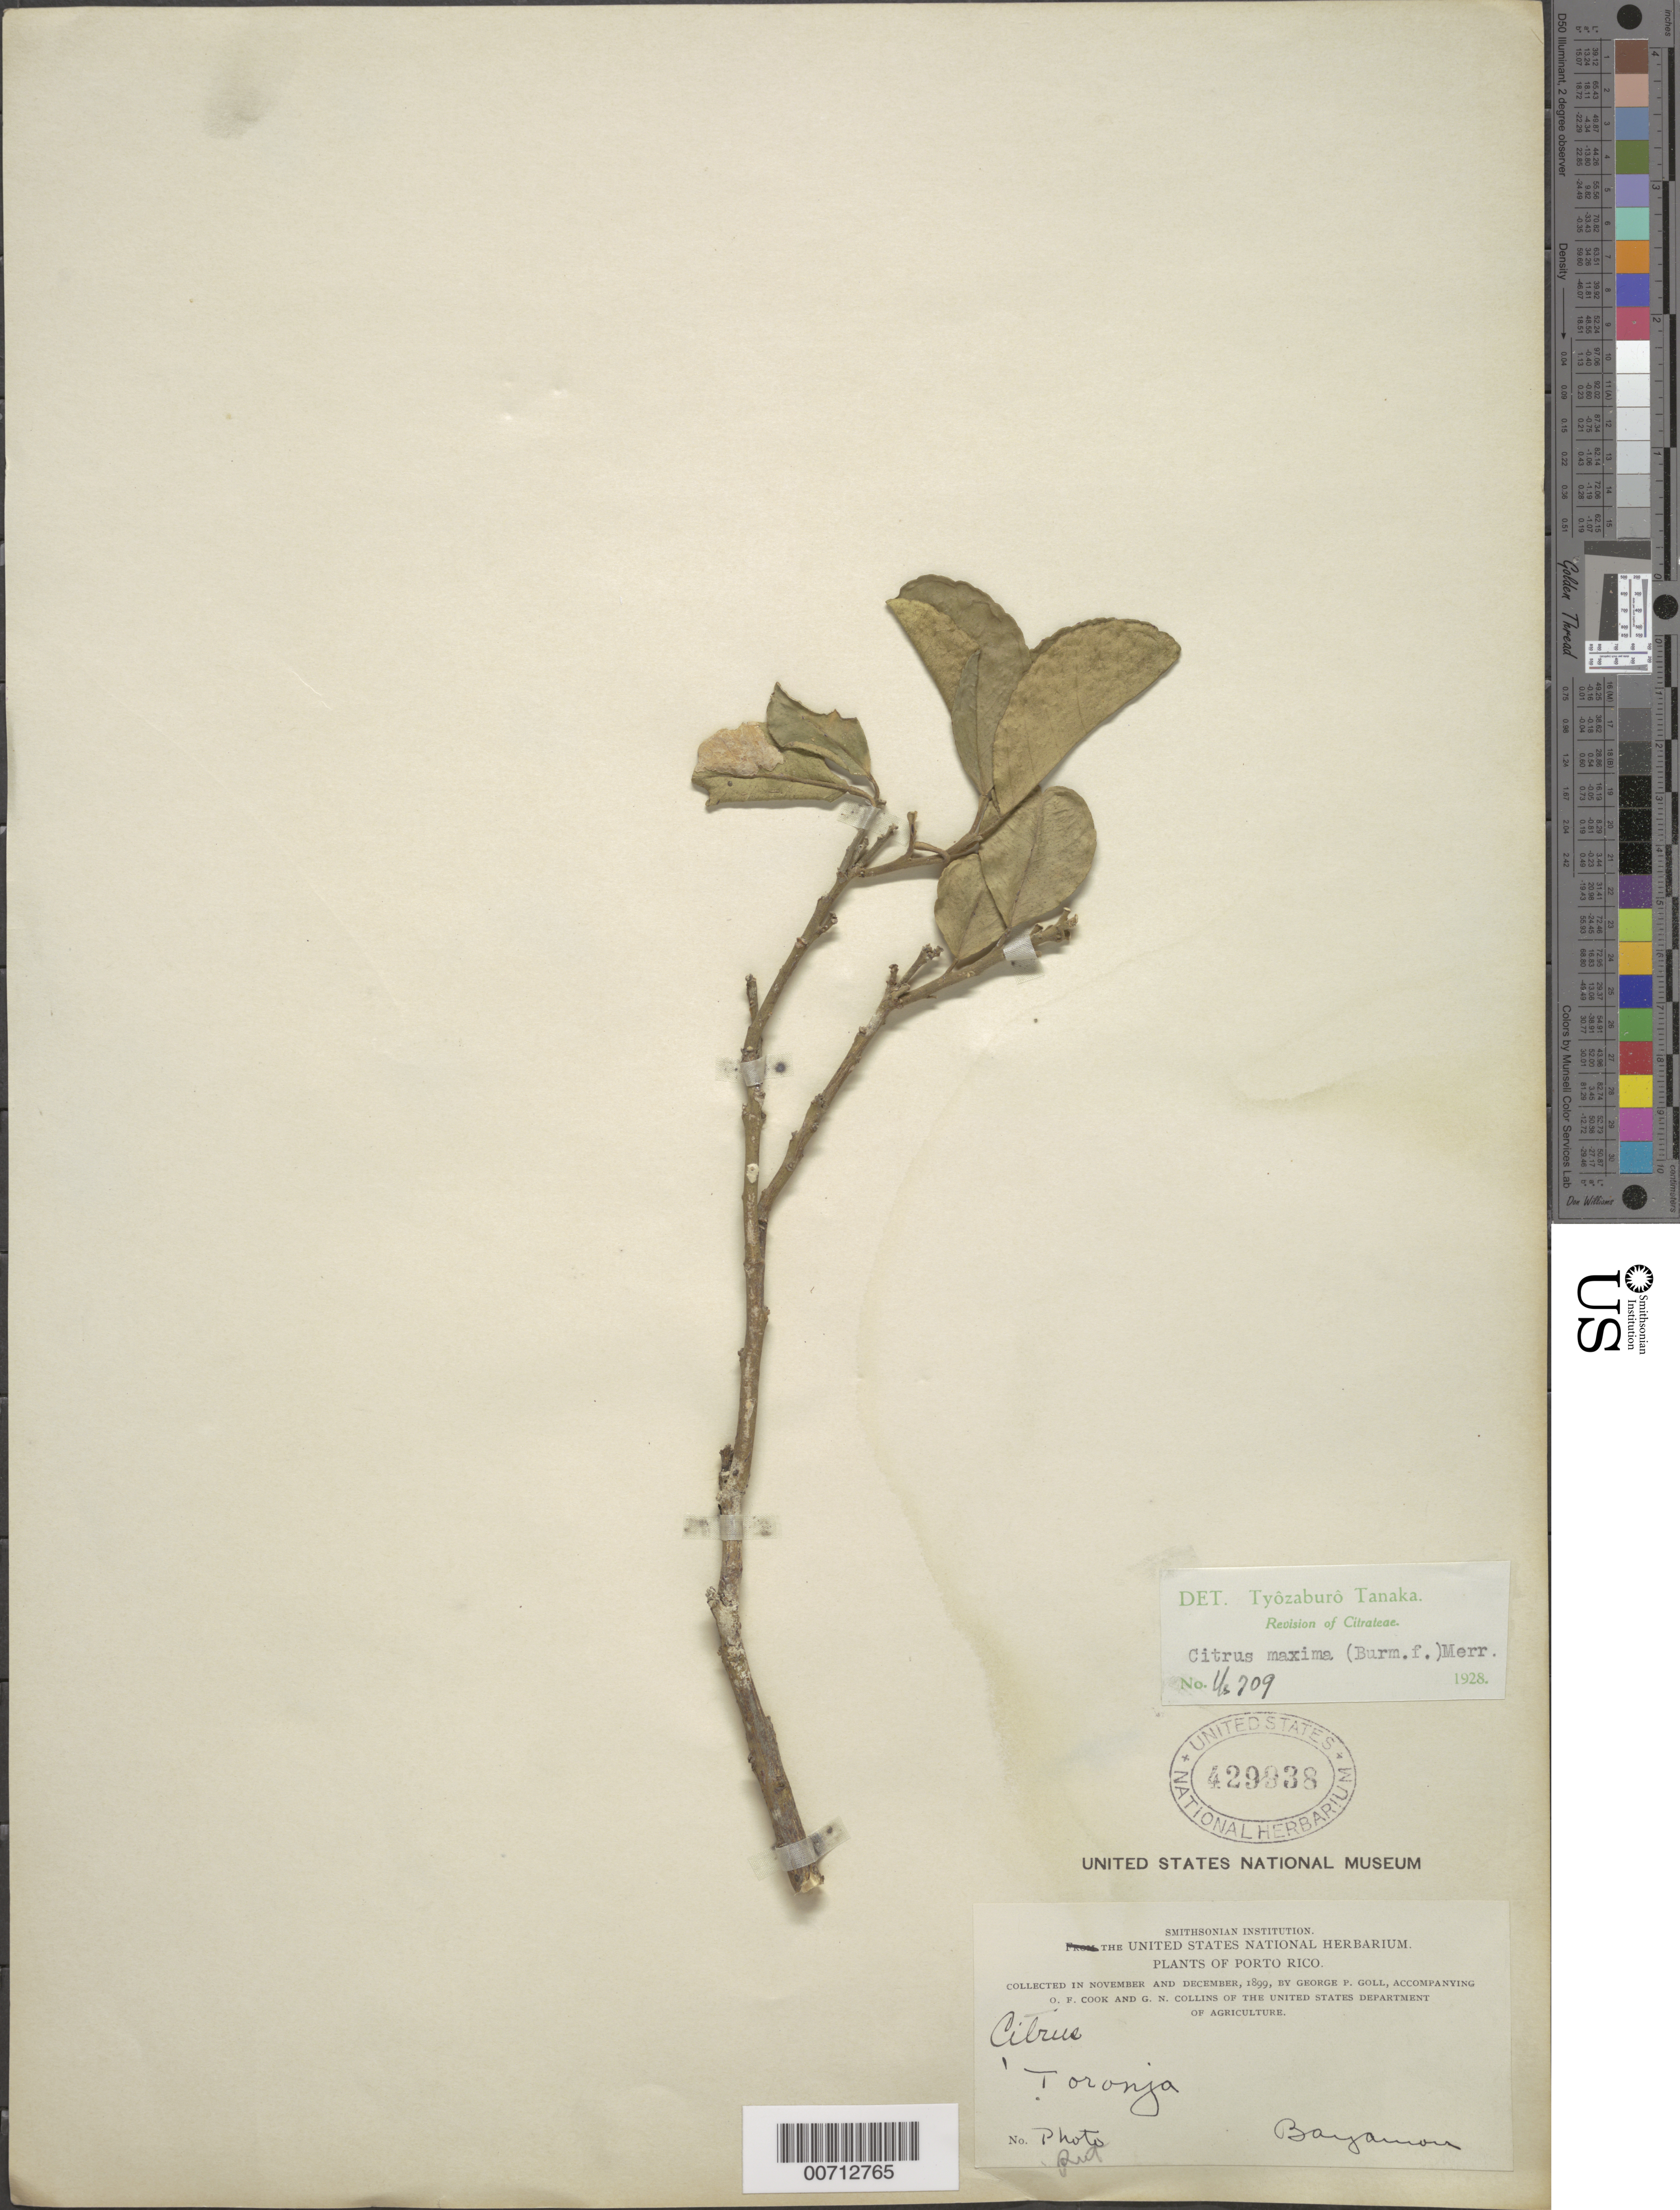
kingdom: Plantae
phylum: Tracheophyta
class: Magnoliopsida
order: Sapindales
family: Rutaceae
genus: Citrus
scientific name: Citrus maxima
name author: (Burm.) Merr.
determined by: Tanaka, T.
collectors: G. Goll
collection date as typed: Nov 1899 to -- Dec 1899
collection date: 1899-11/1899-12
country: Puerto Rico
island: Greater Antilles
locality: Toronja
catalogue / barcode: US 429938